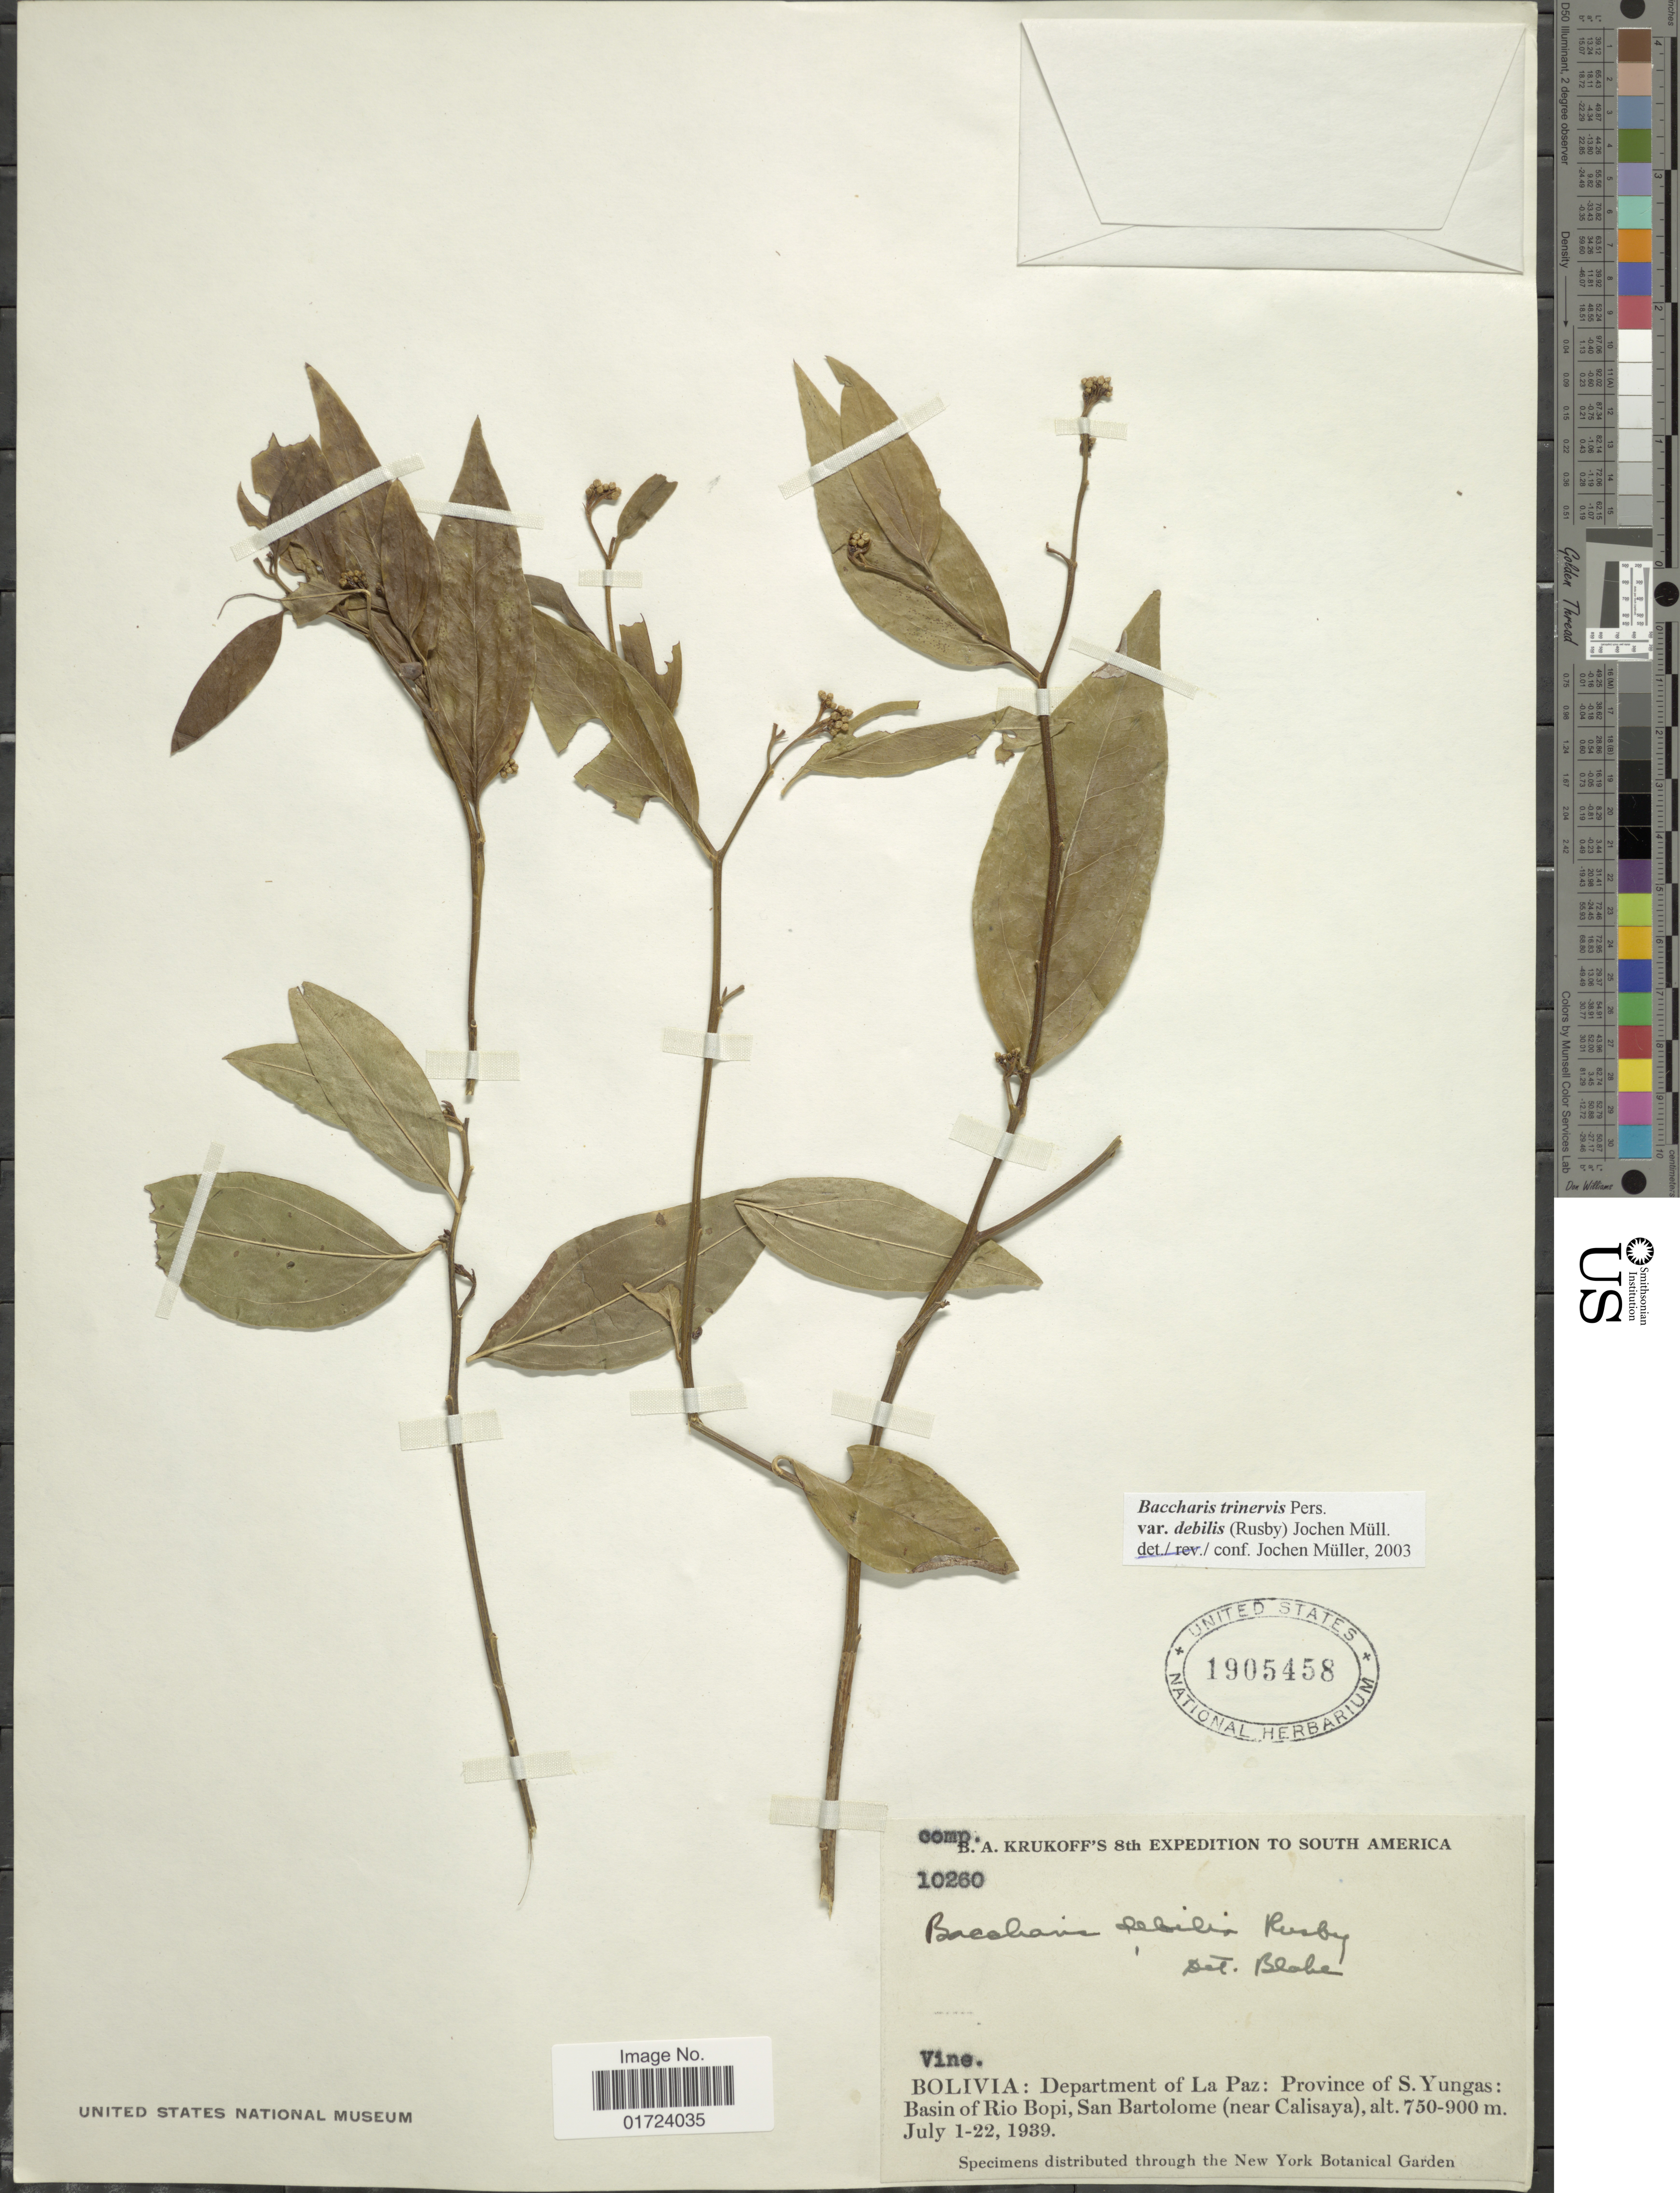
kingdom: Plantae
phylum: Tracheophyta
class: Magnoliopsida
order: Asterales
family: Asteraceae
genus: Baccharis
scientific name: Baccharis trinervis var. rhexioides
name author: (Kunth) Baker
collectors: B. A. Krukoff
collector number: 10260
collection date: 1939-07-01/1939-07-22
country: Bolivia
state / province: La Paz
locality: Bolivia: Department of La Paz: province of S. Yungas: Basin of Rio Bopi, San Bartolome (near Calisaya).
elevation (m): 750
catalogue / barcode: US 1905458